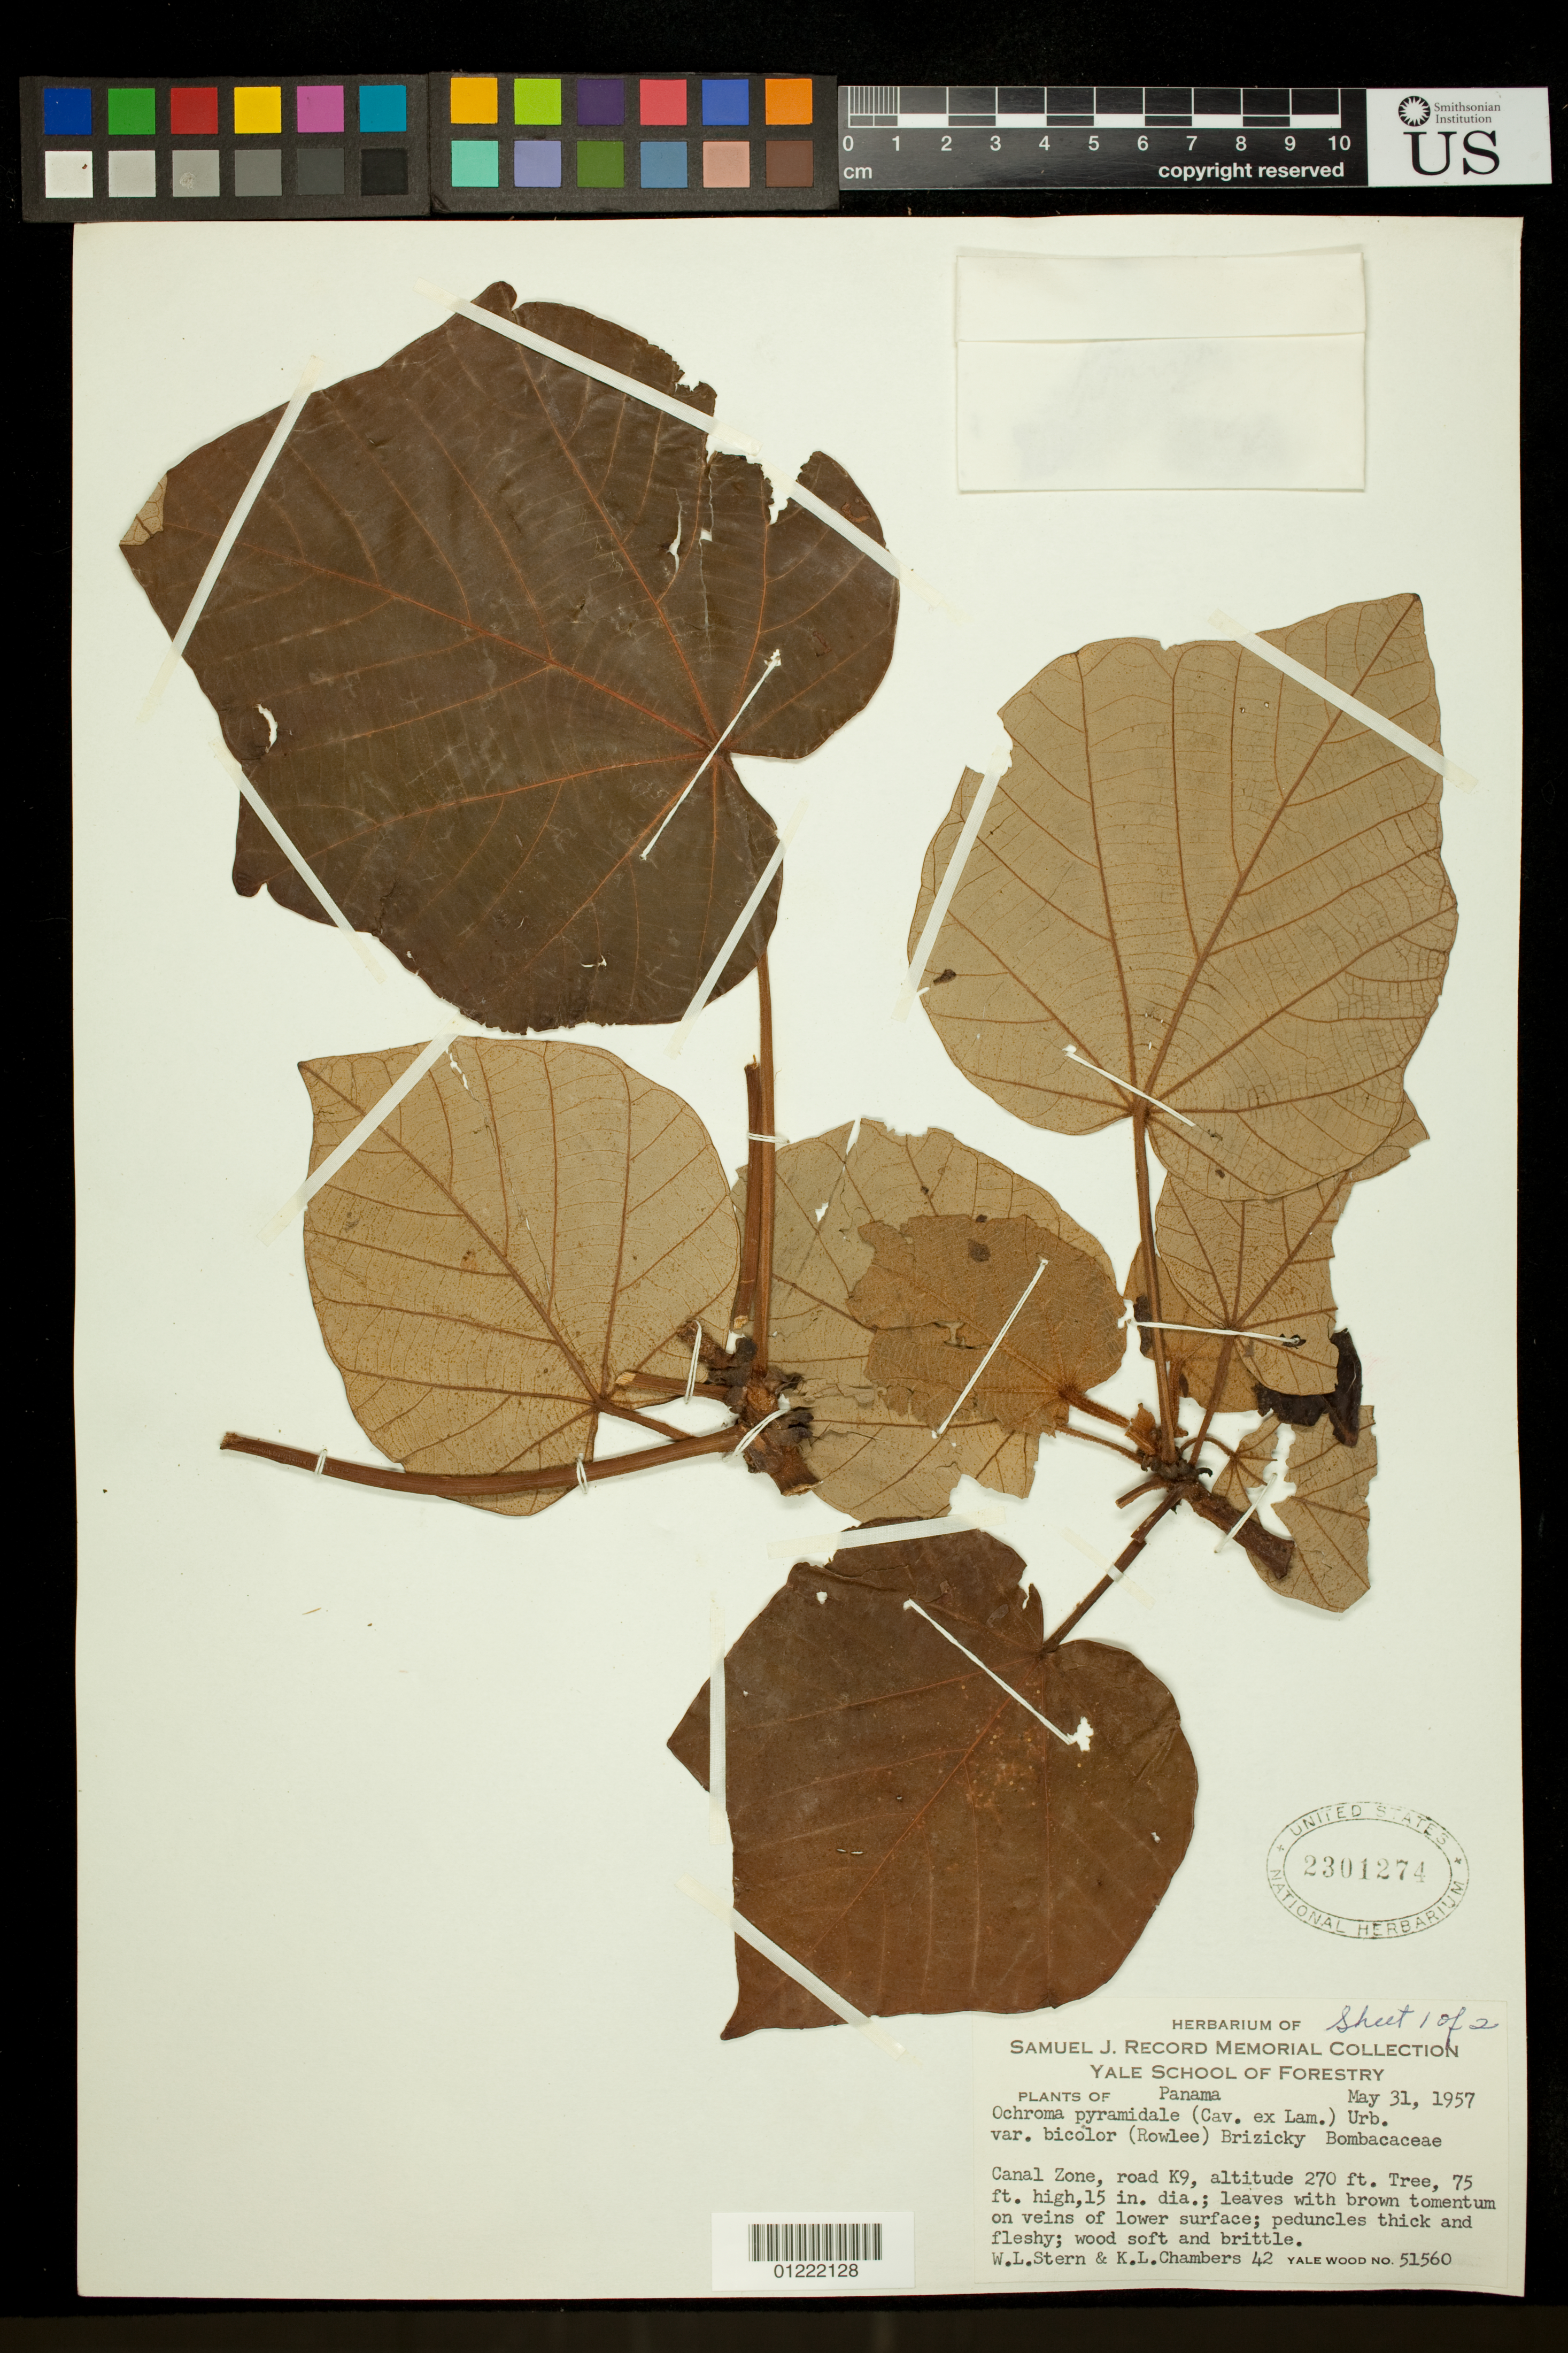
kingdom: Plantae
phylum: Tracheophyta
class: Magnoliopsida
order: Malvales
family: Malvaceae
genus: Ochroma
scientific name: Ochroma pyramidale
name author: (Cav. ex Lam.) Urb.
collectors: W. L. Stern & K. L. Chambers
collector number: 42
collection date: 1957-05-31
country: Panama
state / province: Panamá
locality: Canal Zone, road K9.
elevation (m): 82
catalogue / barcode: US 2301274